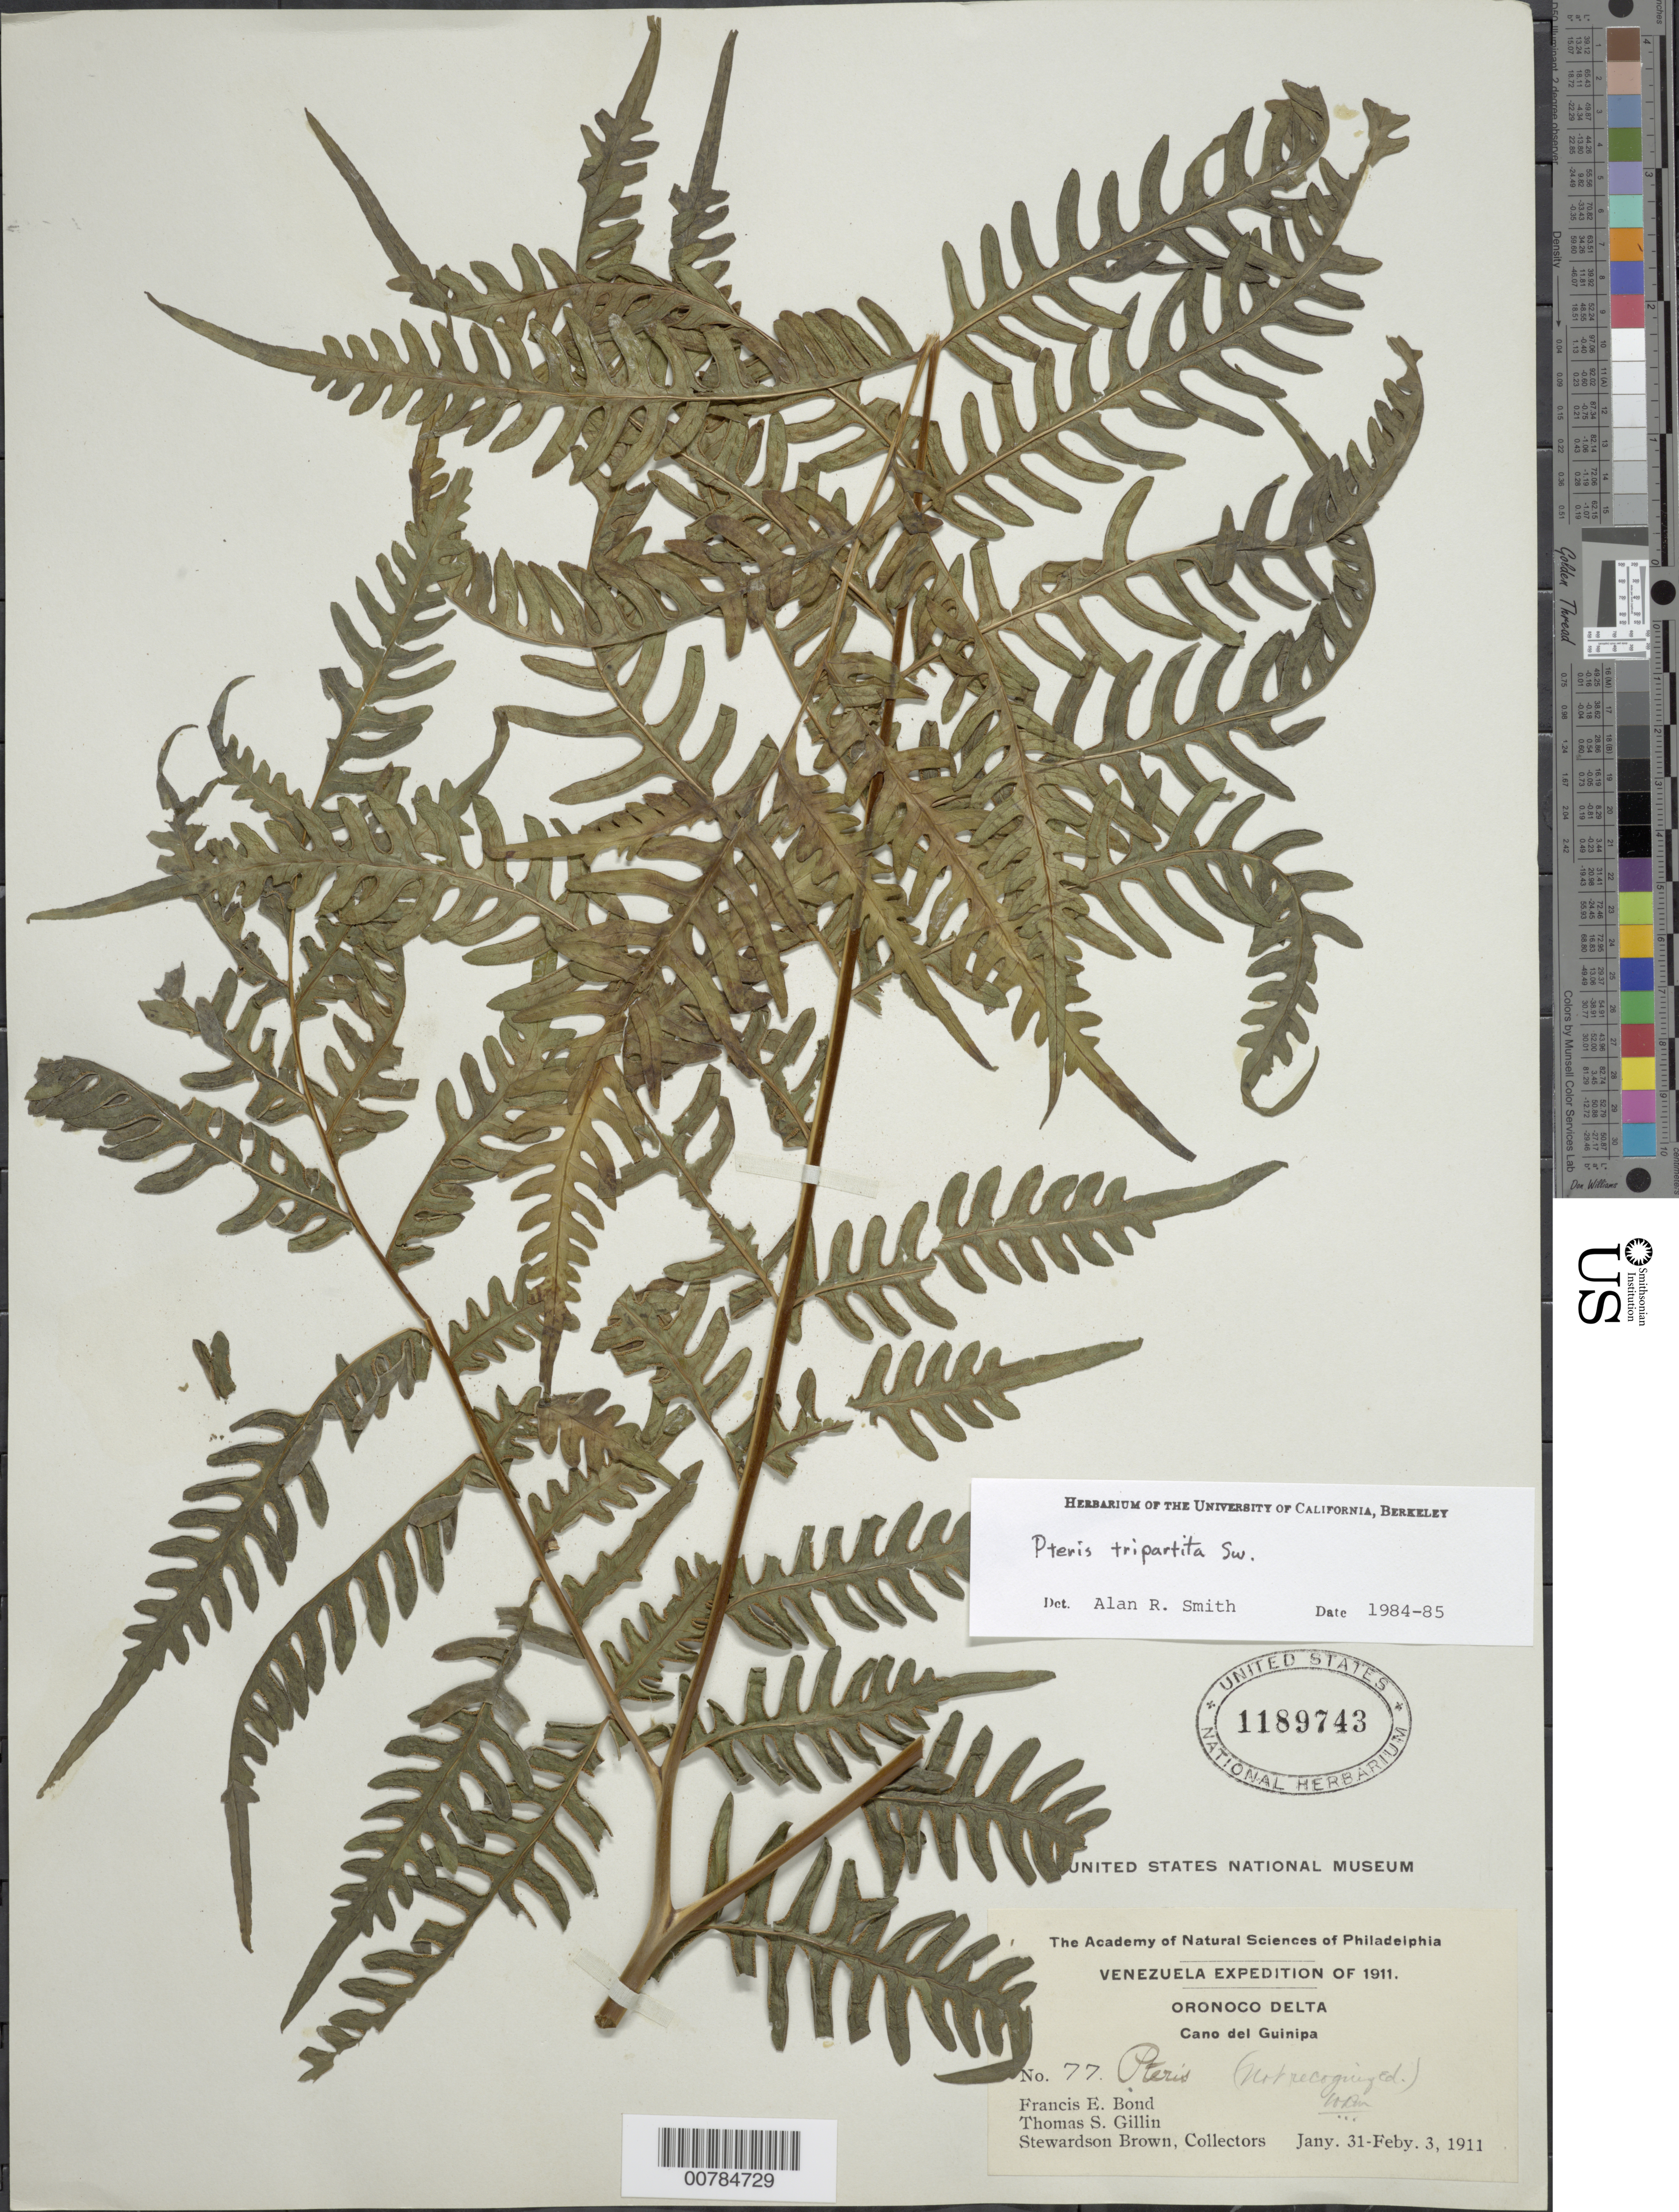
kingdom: Plantae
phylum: Tracheophyta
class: Polypodiopsida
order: Polypodiales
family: Pteridaceae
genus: Pteris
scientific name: Pteris tripartita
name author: Sw.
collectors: F. Bond, T. Gillin & S. Brown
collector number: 77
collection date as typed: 31 January -3 February 1911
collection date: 1911-01-31/1911-02-03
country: Venezuela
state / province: Monagas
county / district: Maturin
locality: Oronoco Delta along Rio Guanipa, including Indian and Creole villages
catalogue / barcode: US 1189743